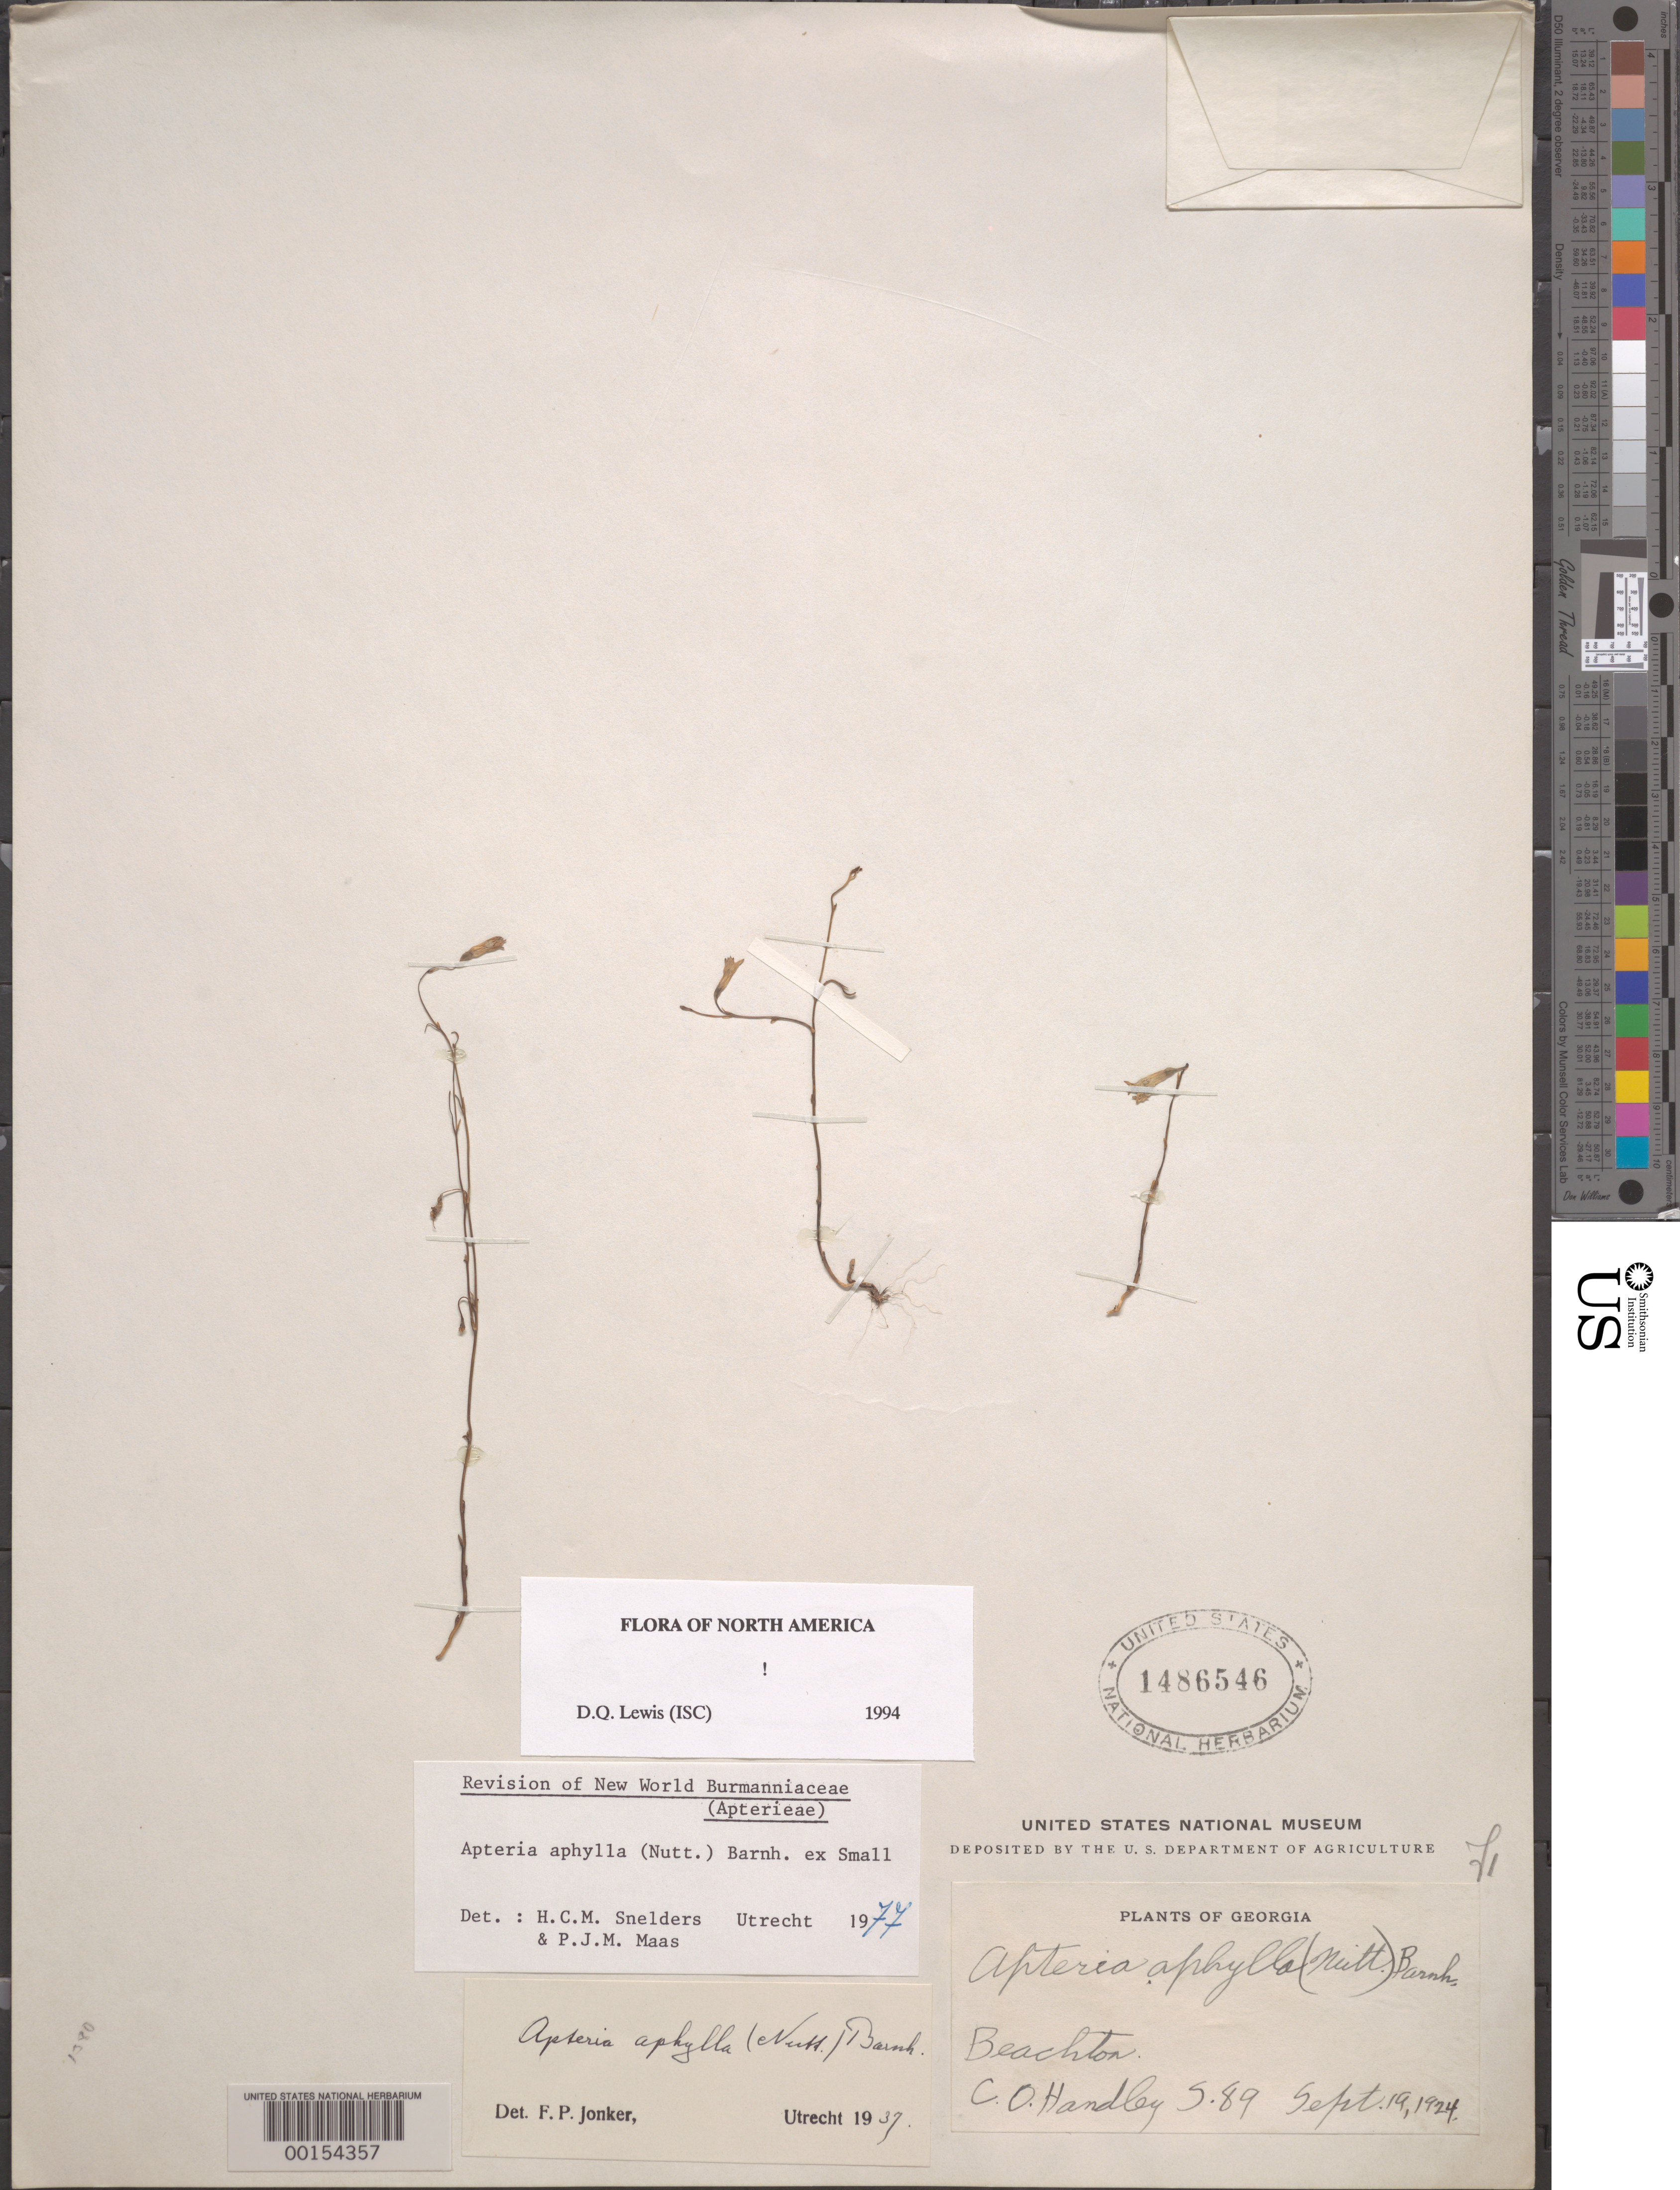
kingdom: Plantae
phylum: Tracheophyta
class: Liliopsida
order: Dioscoreales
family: Burmanniaceae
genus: Apteria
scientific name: Apteria aphylla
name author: (Nutt.) Barnhart ex Small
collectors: C. O. Handley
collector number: S89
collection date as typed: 19 Sep 1924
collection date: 1924-09-19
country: United States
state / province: Georgia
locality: Beachton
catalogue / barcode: US 1486546